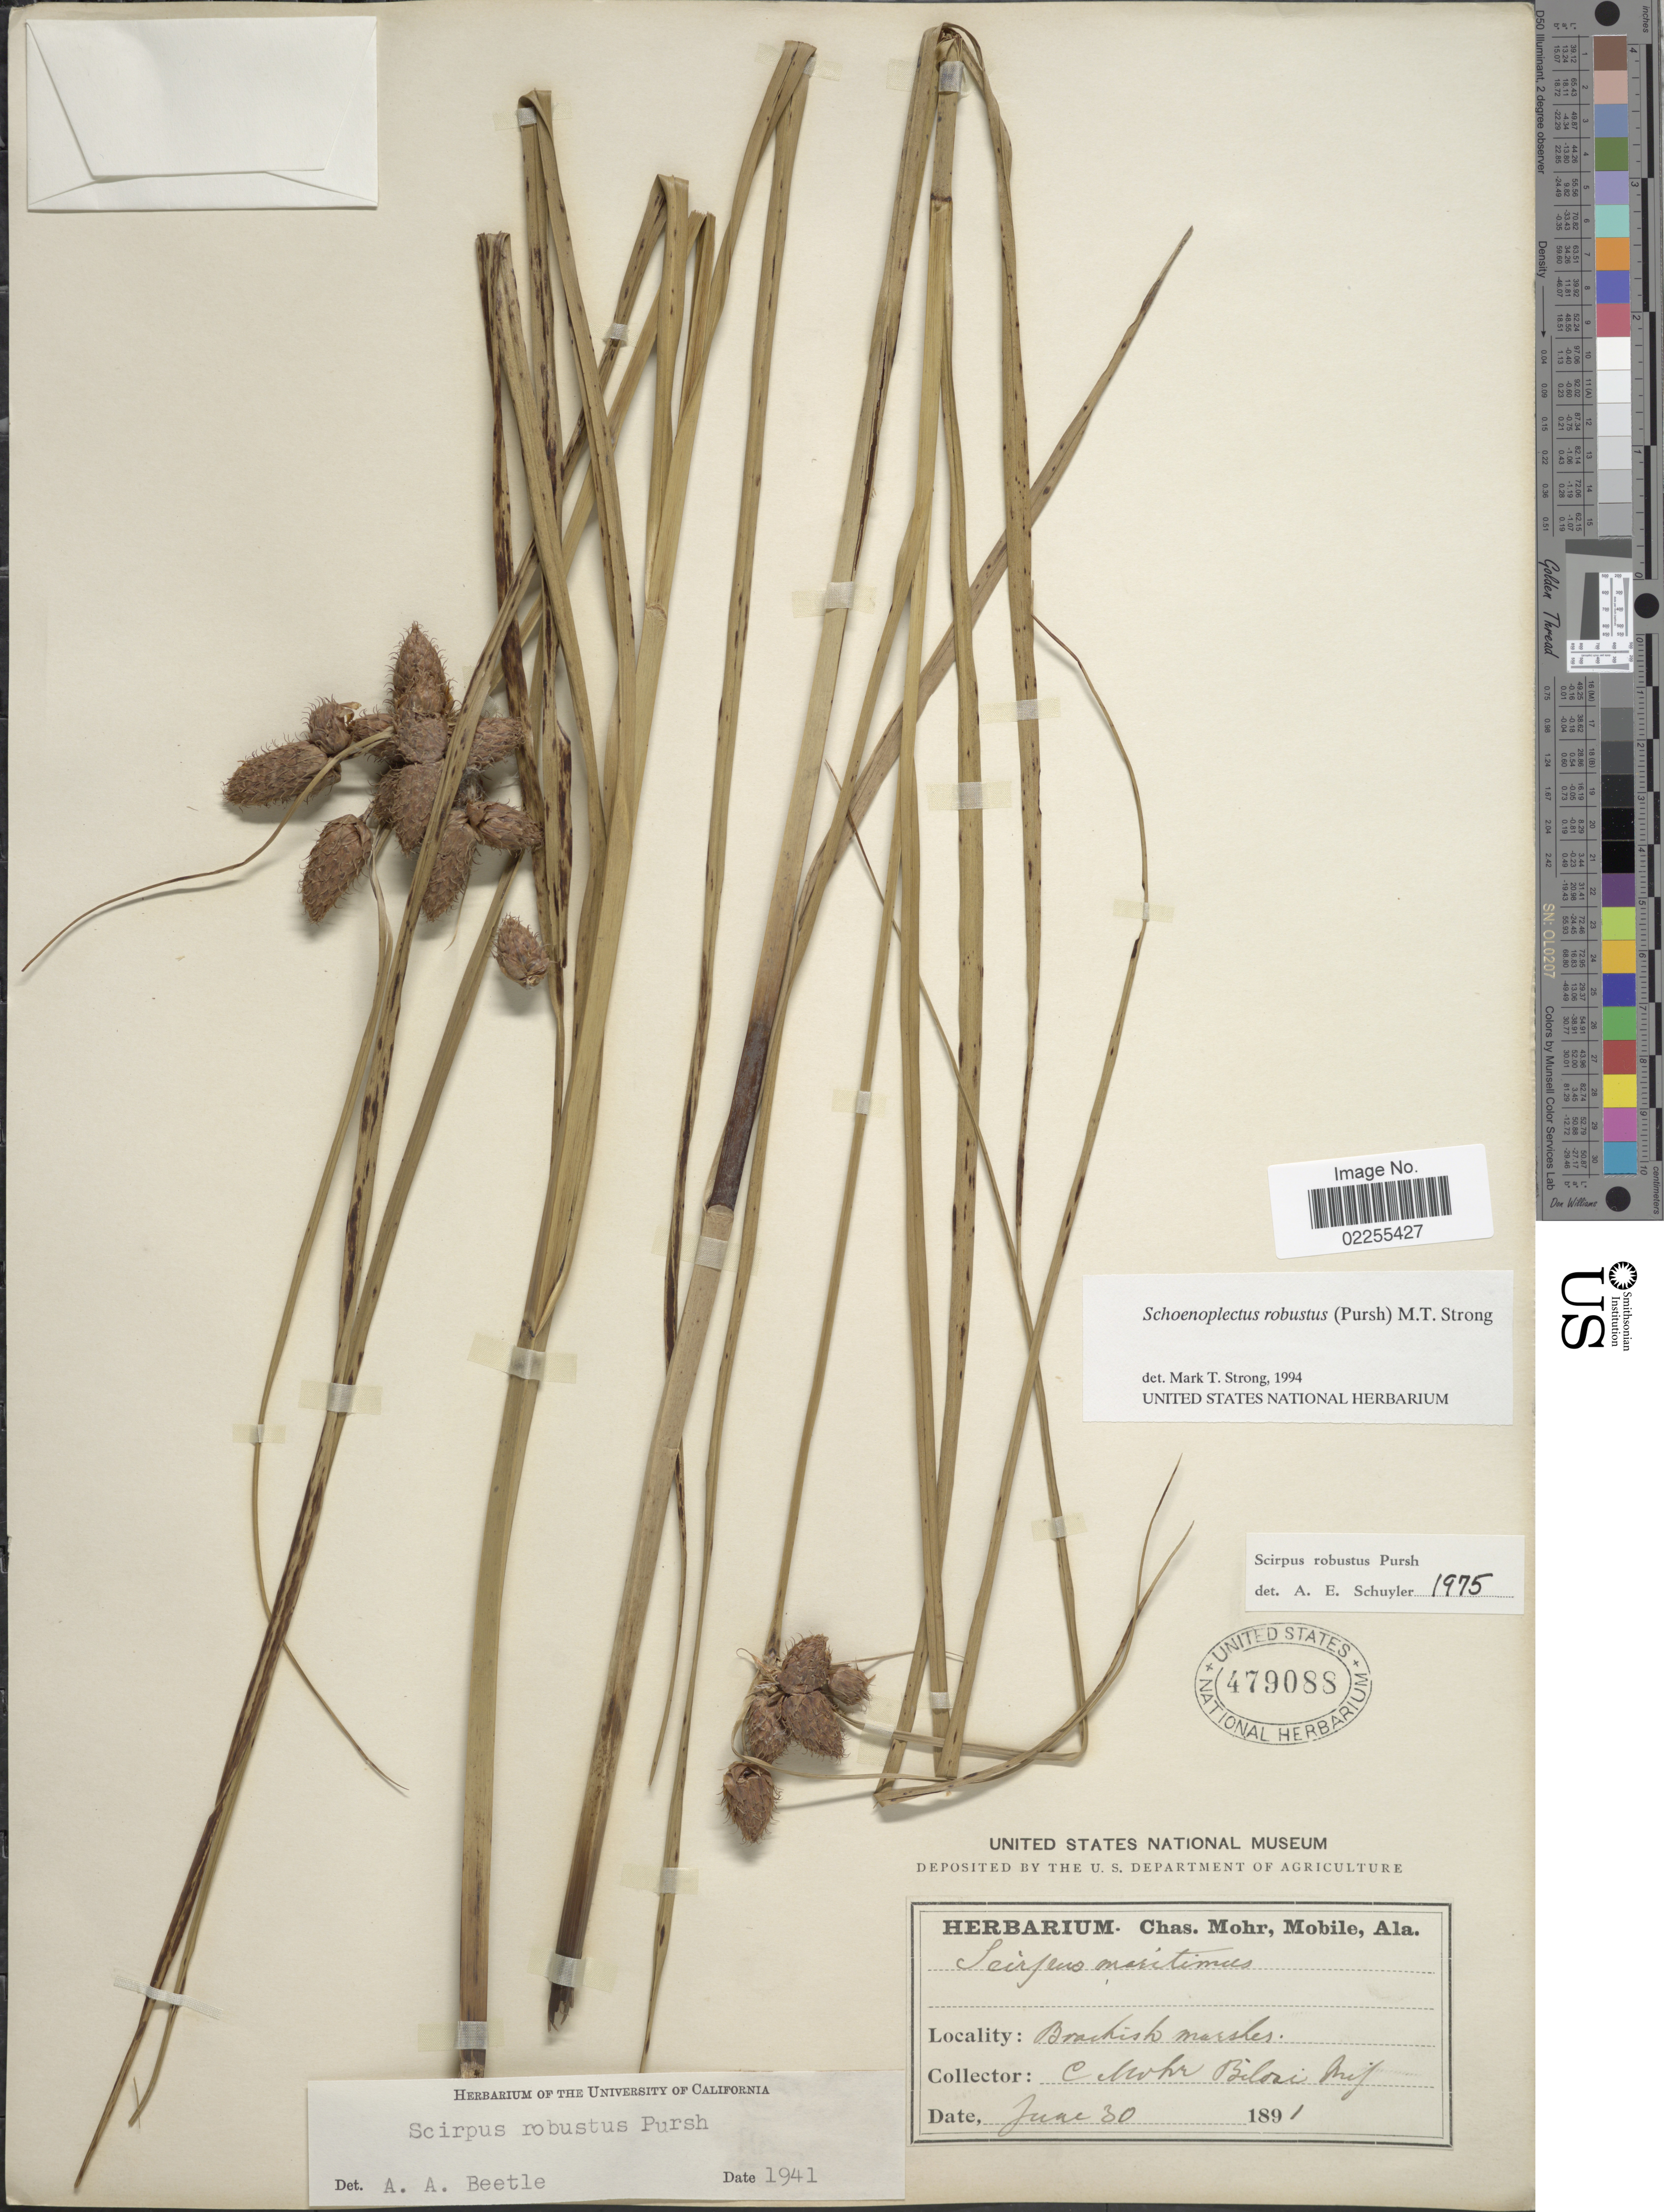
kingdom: Plantae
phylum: Tracheophyta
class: Liliopsida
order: Poales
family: Cyperaceae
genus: Bolboschoenus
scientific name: Bolboschoenus robustus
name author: (Pursh) Soják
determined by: Strong, M. T., (US), Smithsonian Institution - National Museum of Natural History (UNITED STATES)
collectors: Mohr, C. T. (herbarium)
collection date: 1891-06-30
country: United States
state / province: Mississippi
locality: Brackish marshes.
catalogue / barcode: US 479088